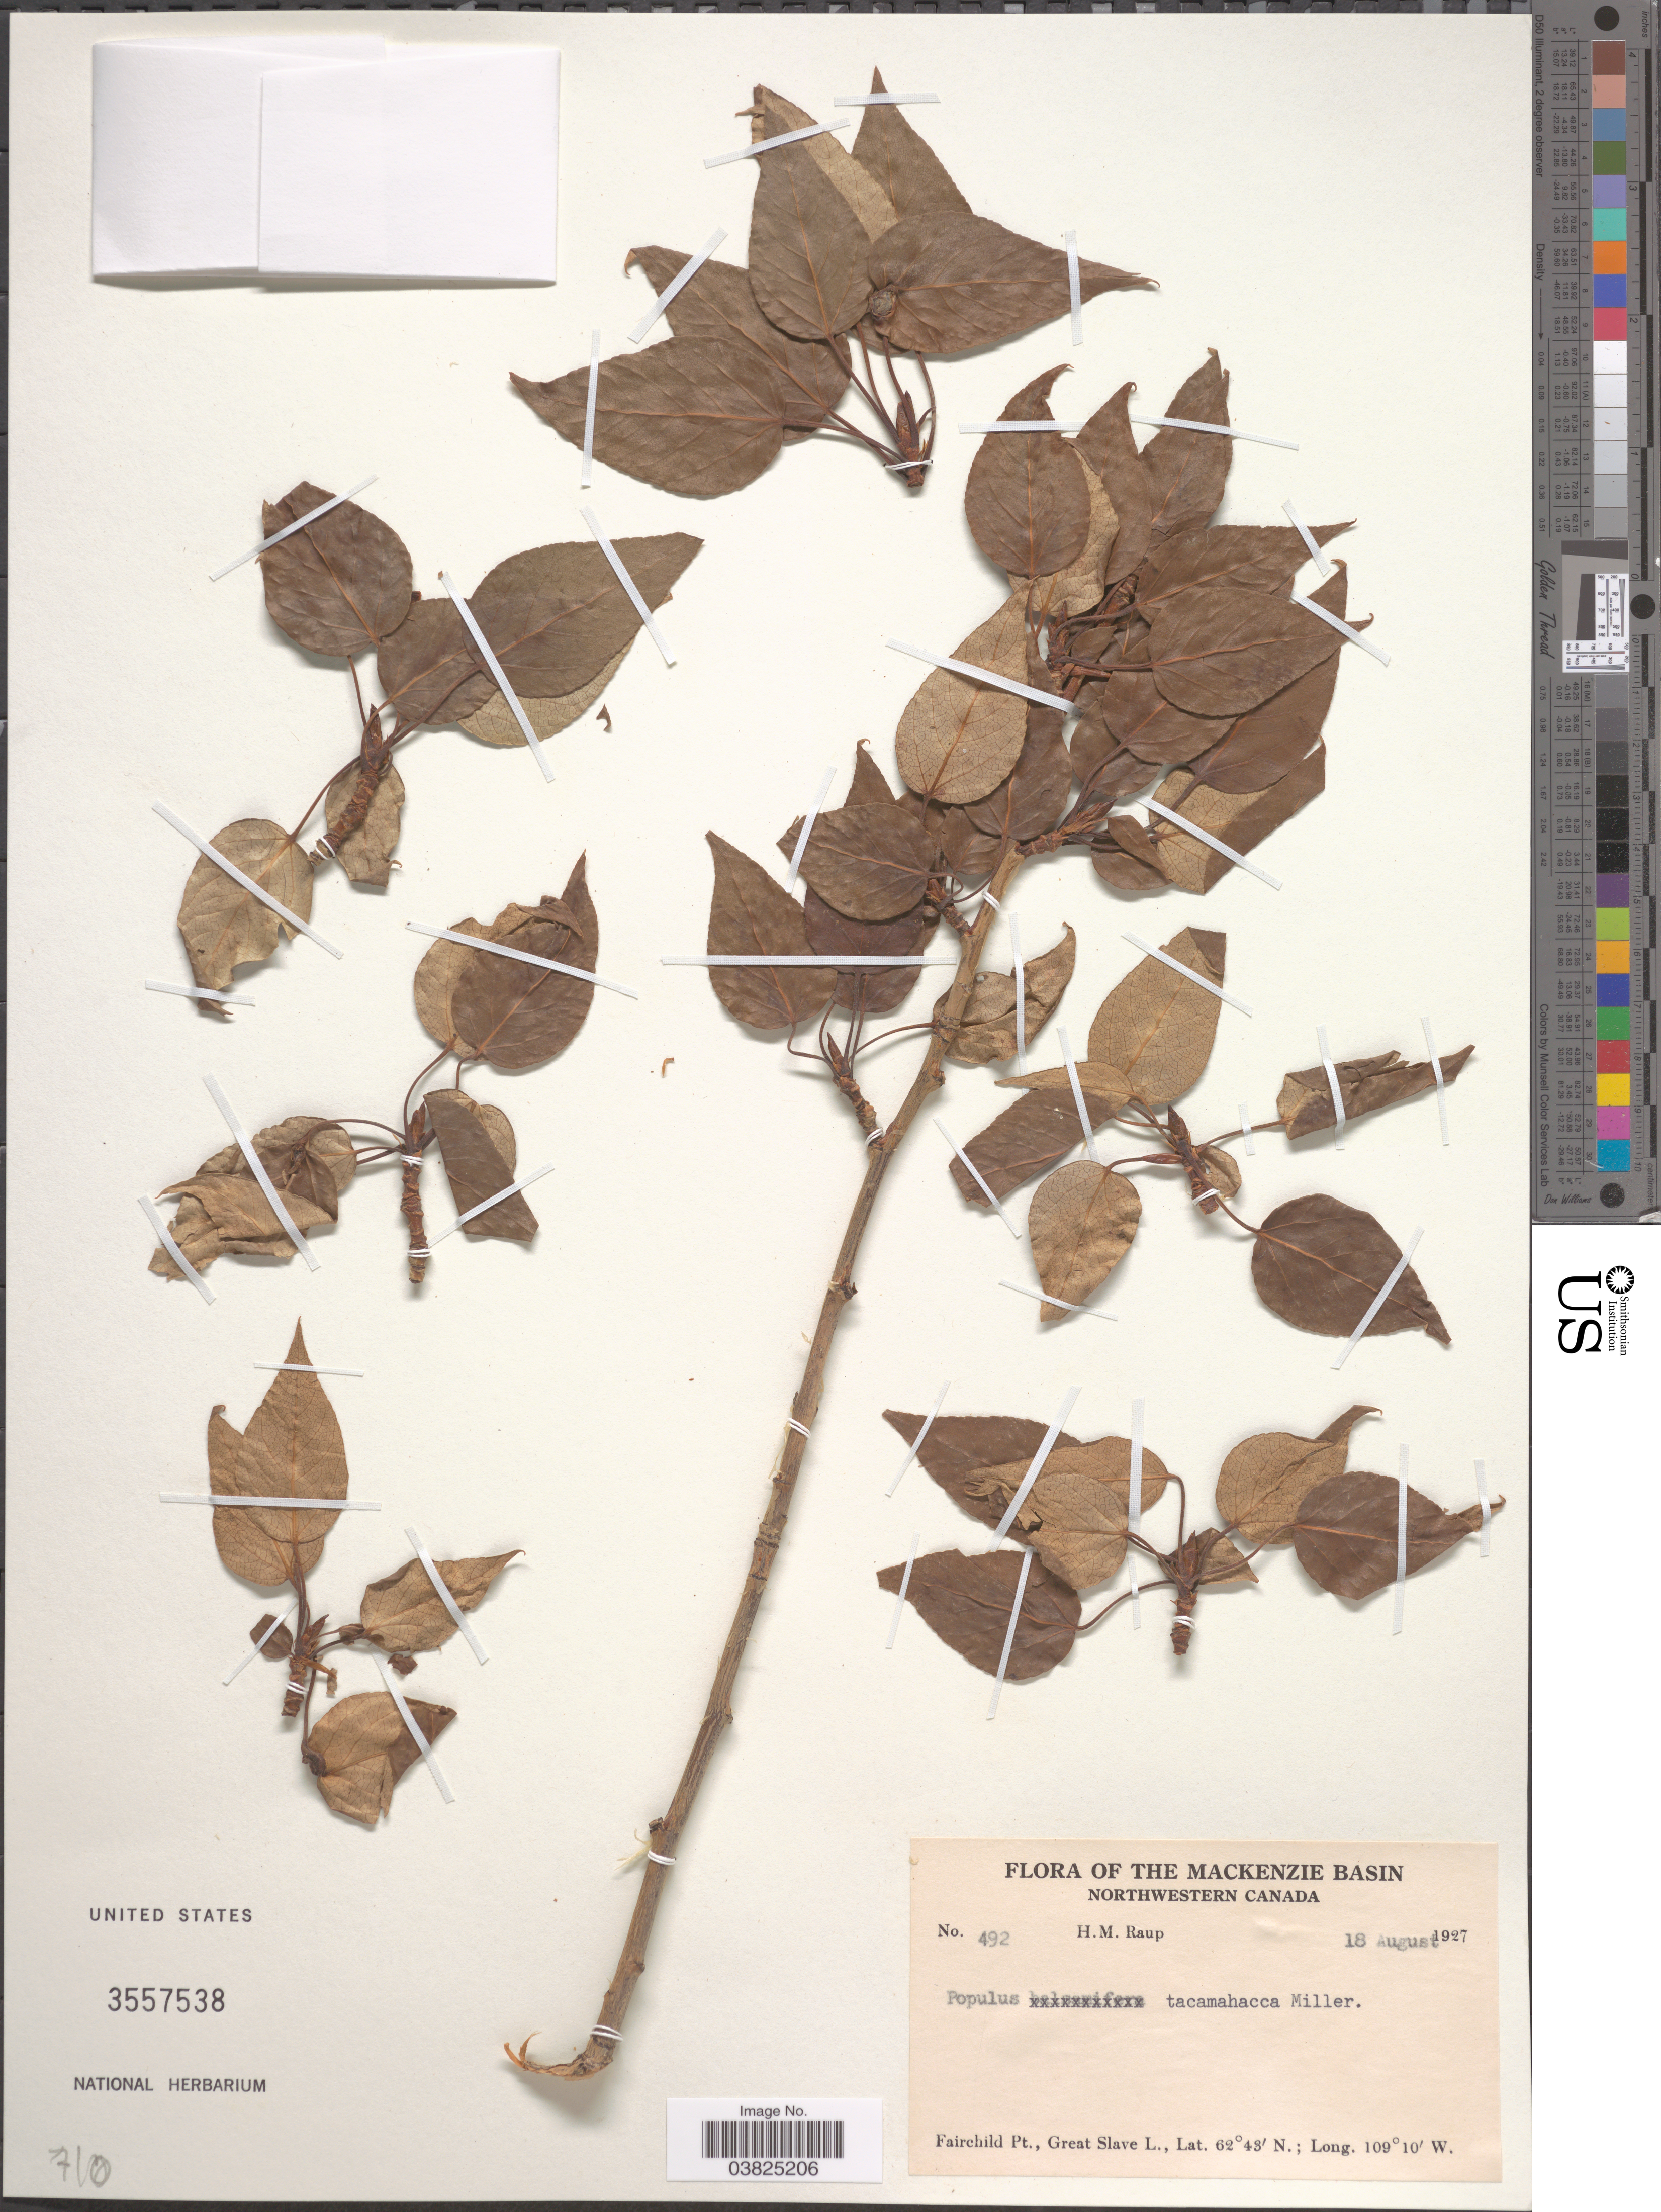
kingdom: Plantae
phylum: Tracheophyta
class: Liliopsida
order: Alismatales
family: Araceae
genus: Calla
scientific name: Calla palustris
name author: L.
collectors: H. Raup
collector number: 492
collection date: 1927-08-18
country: Canada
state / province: Northwest Territories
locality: The Mackenzie Basin. Northwestern Canada. Fairchild Pt., Great Slave L.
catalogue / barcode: US 3557538